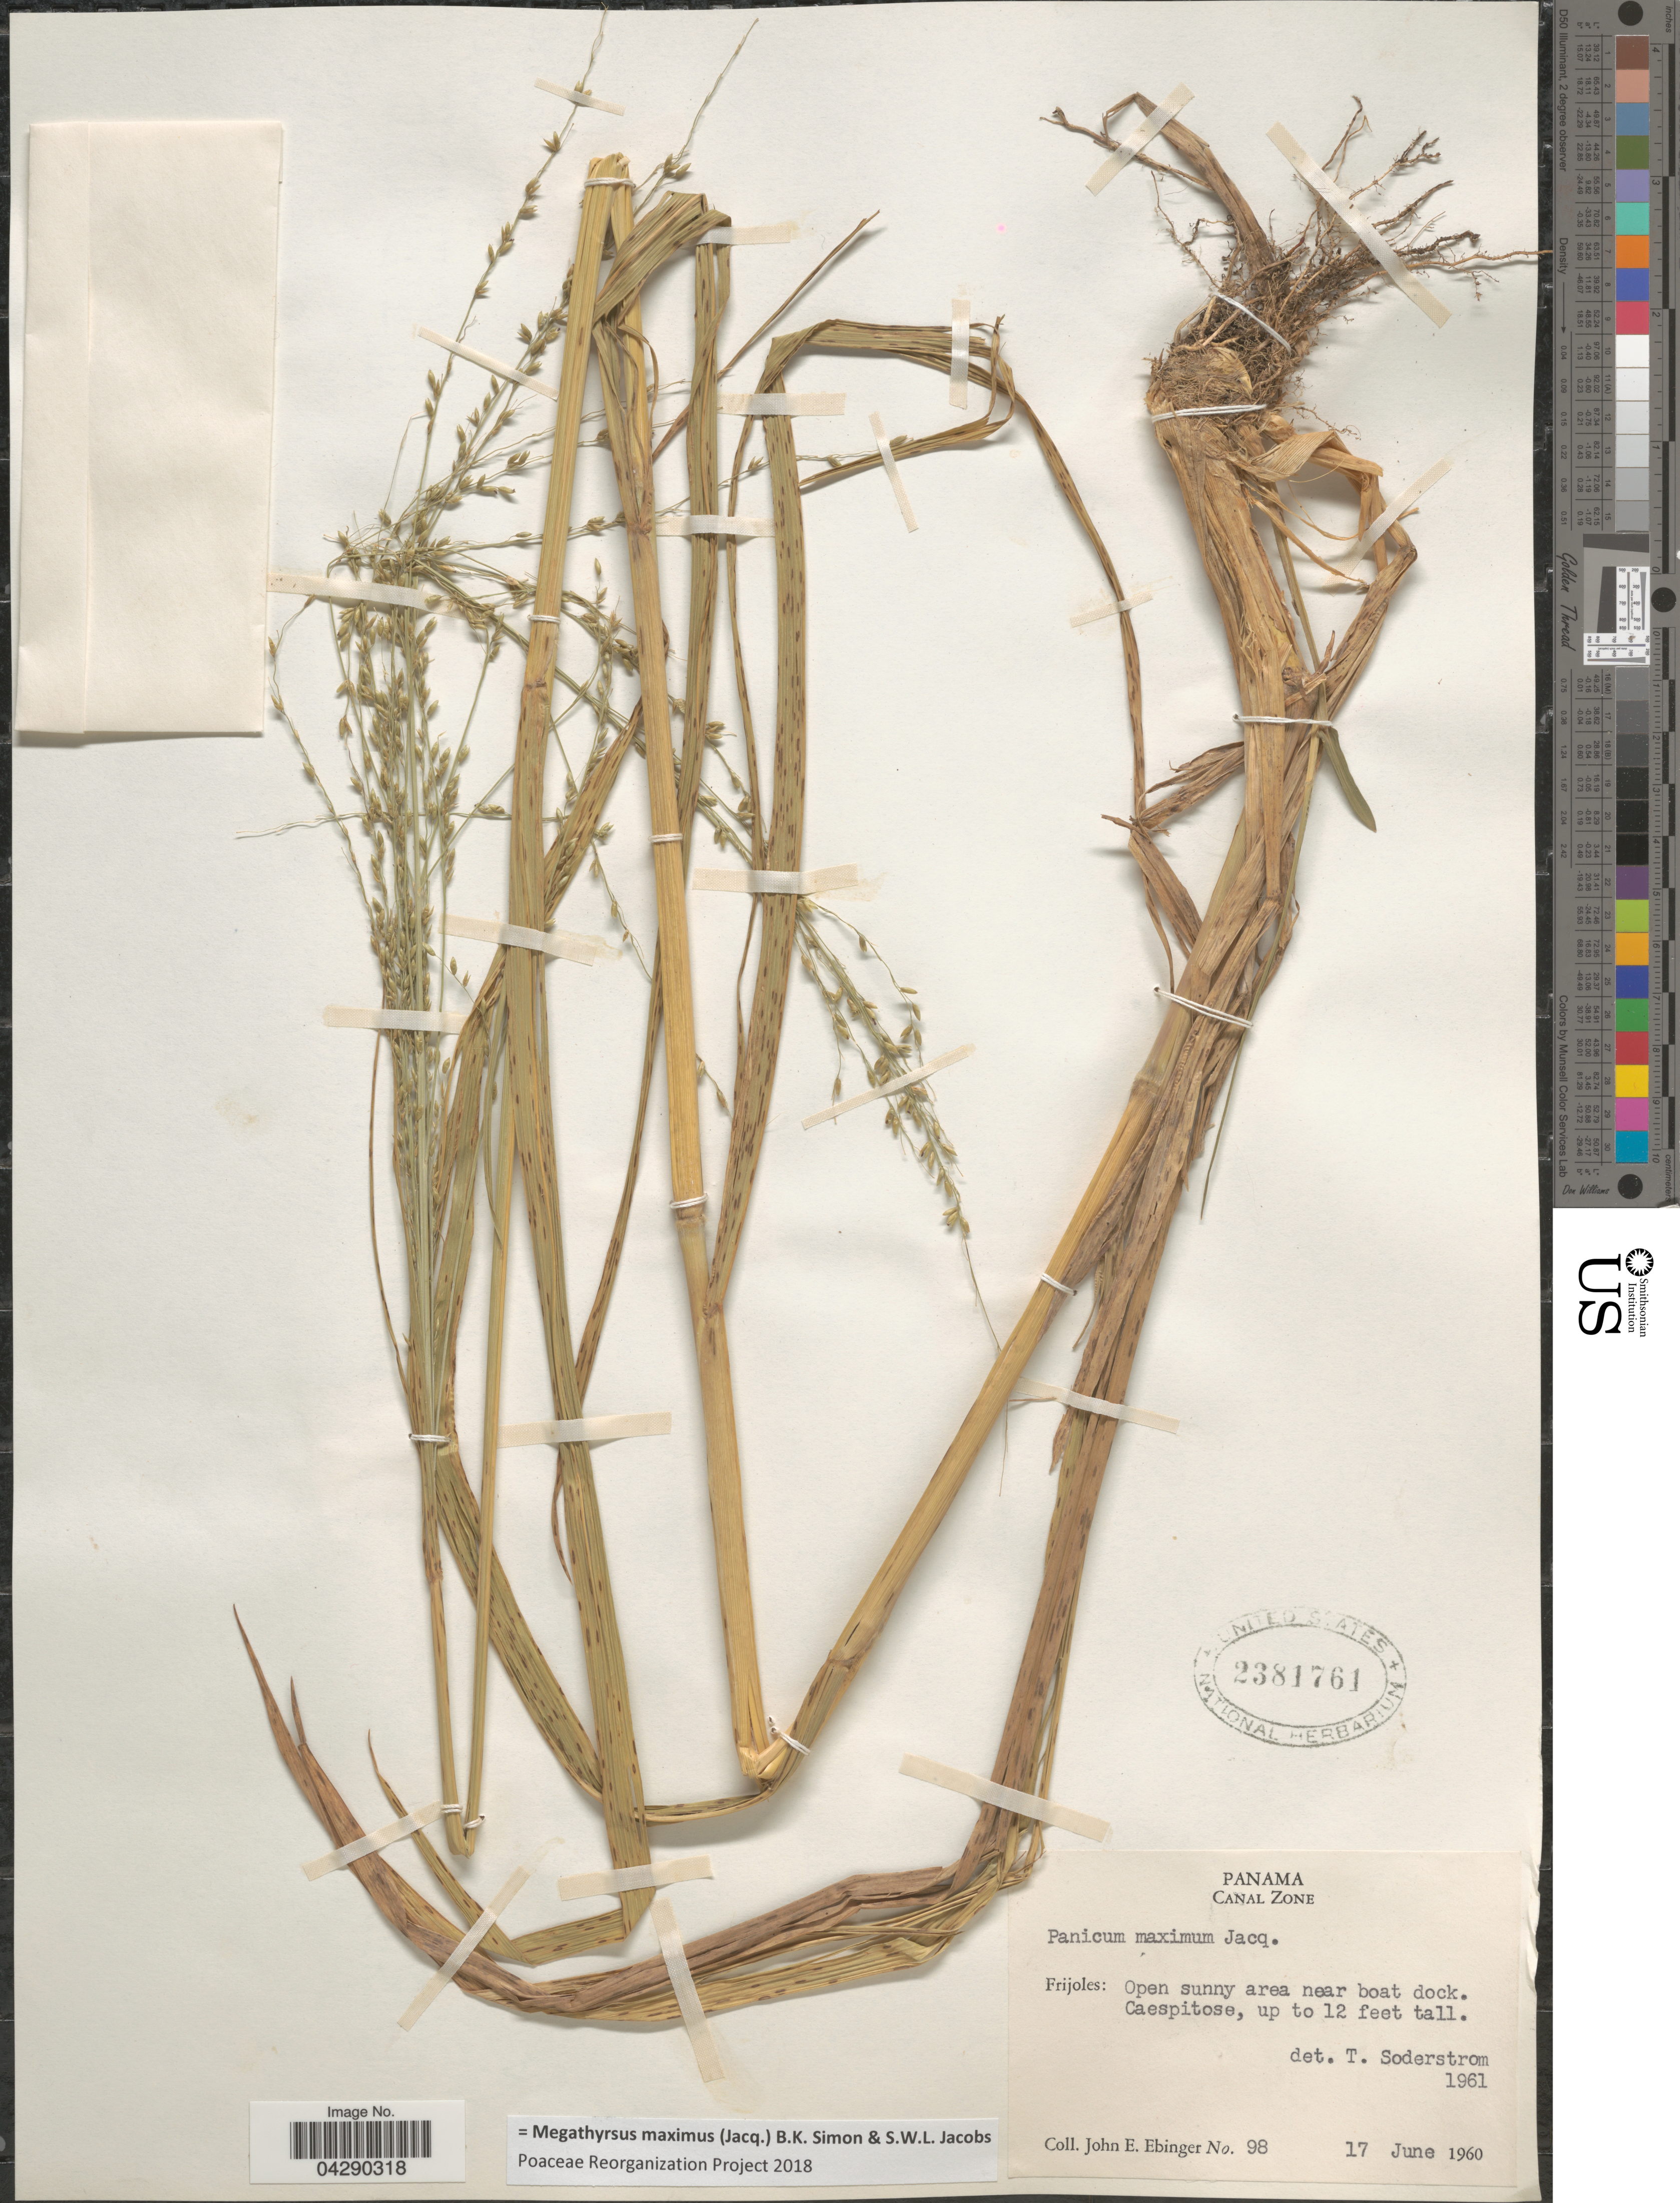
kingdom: Plantae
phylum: Tracheophyta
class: Liliopsida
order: Poales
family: Poaceae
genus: Megathyrsus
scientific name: Megathyrsus maximus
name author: (Jacq.) B.K. Simon & S.W.L. Jacobs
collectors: J. Ebinger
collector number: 98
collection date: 1960-06-17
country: Panama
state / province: Colón / Panamá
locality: Canal Zone. Frijoles: Open sunny area near boat dock.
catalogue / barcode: US 2381761